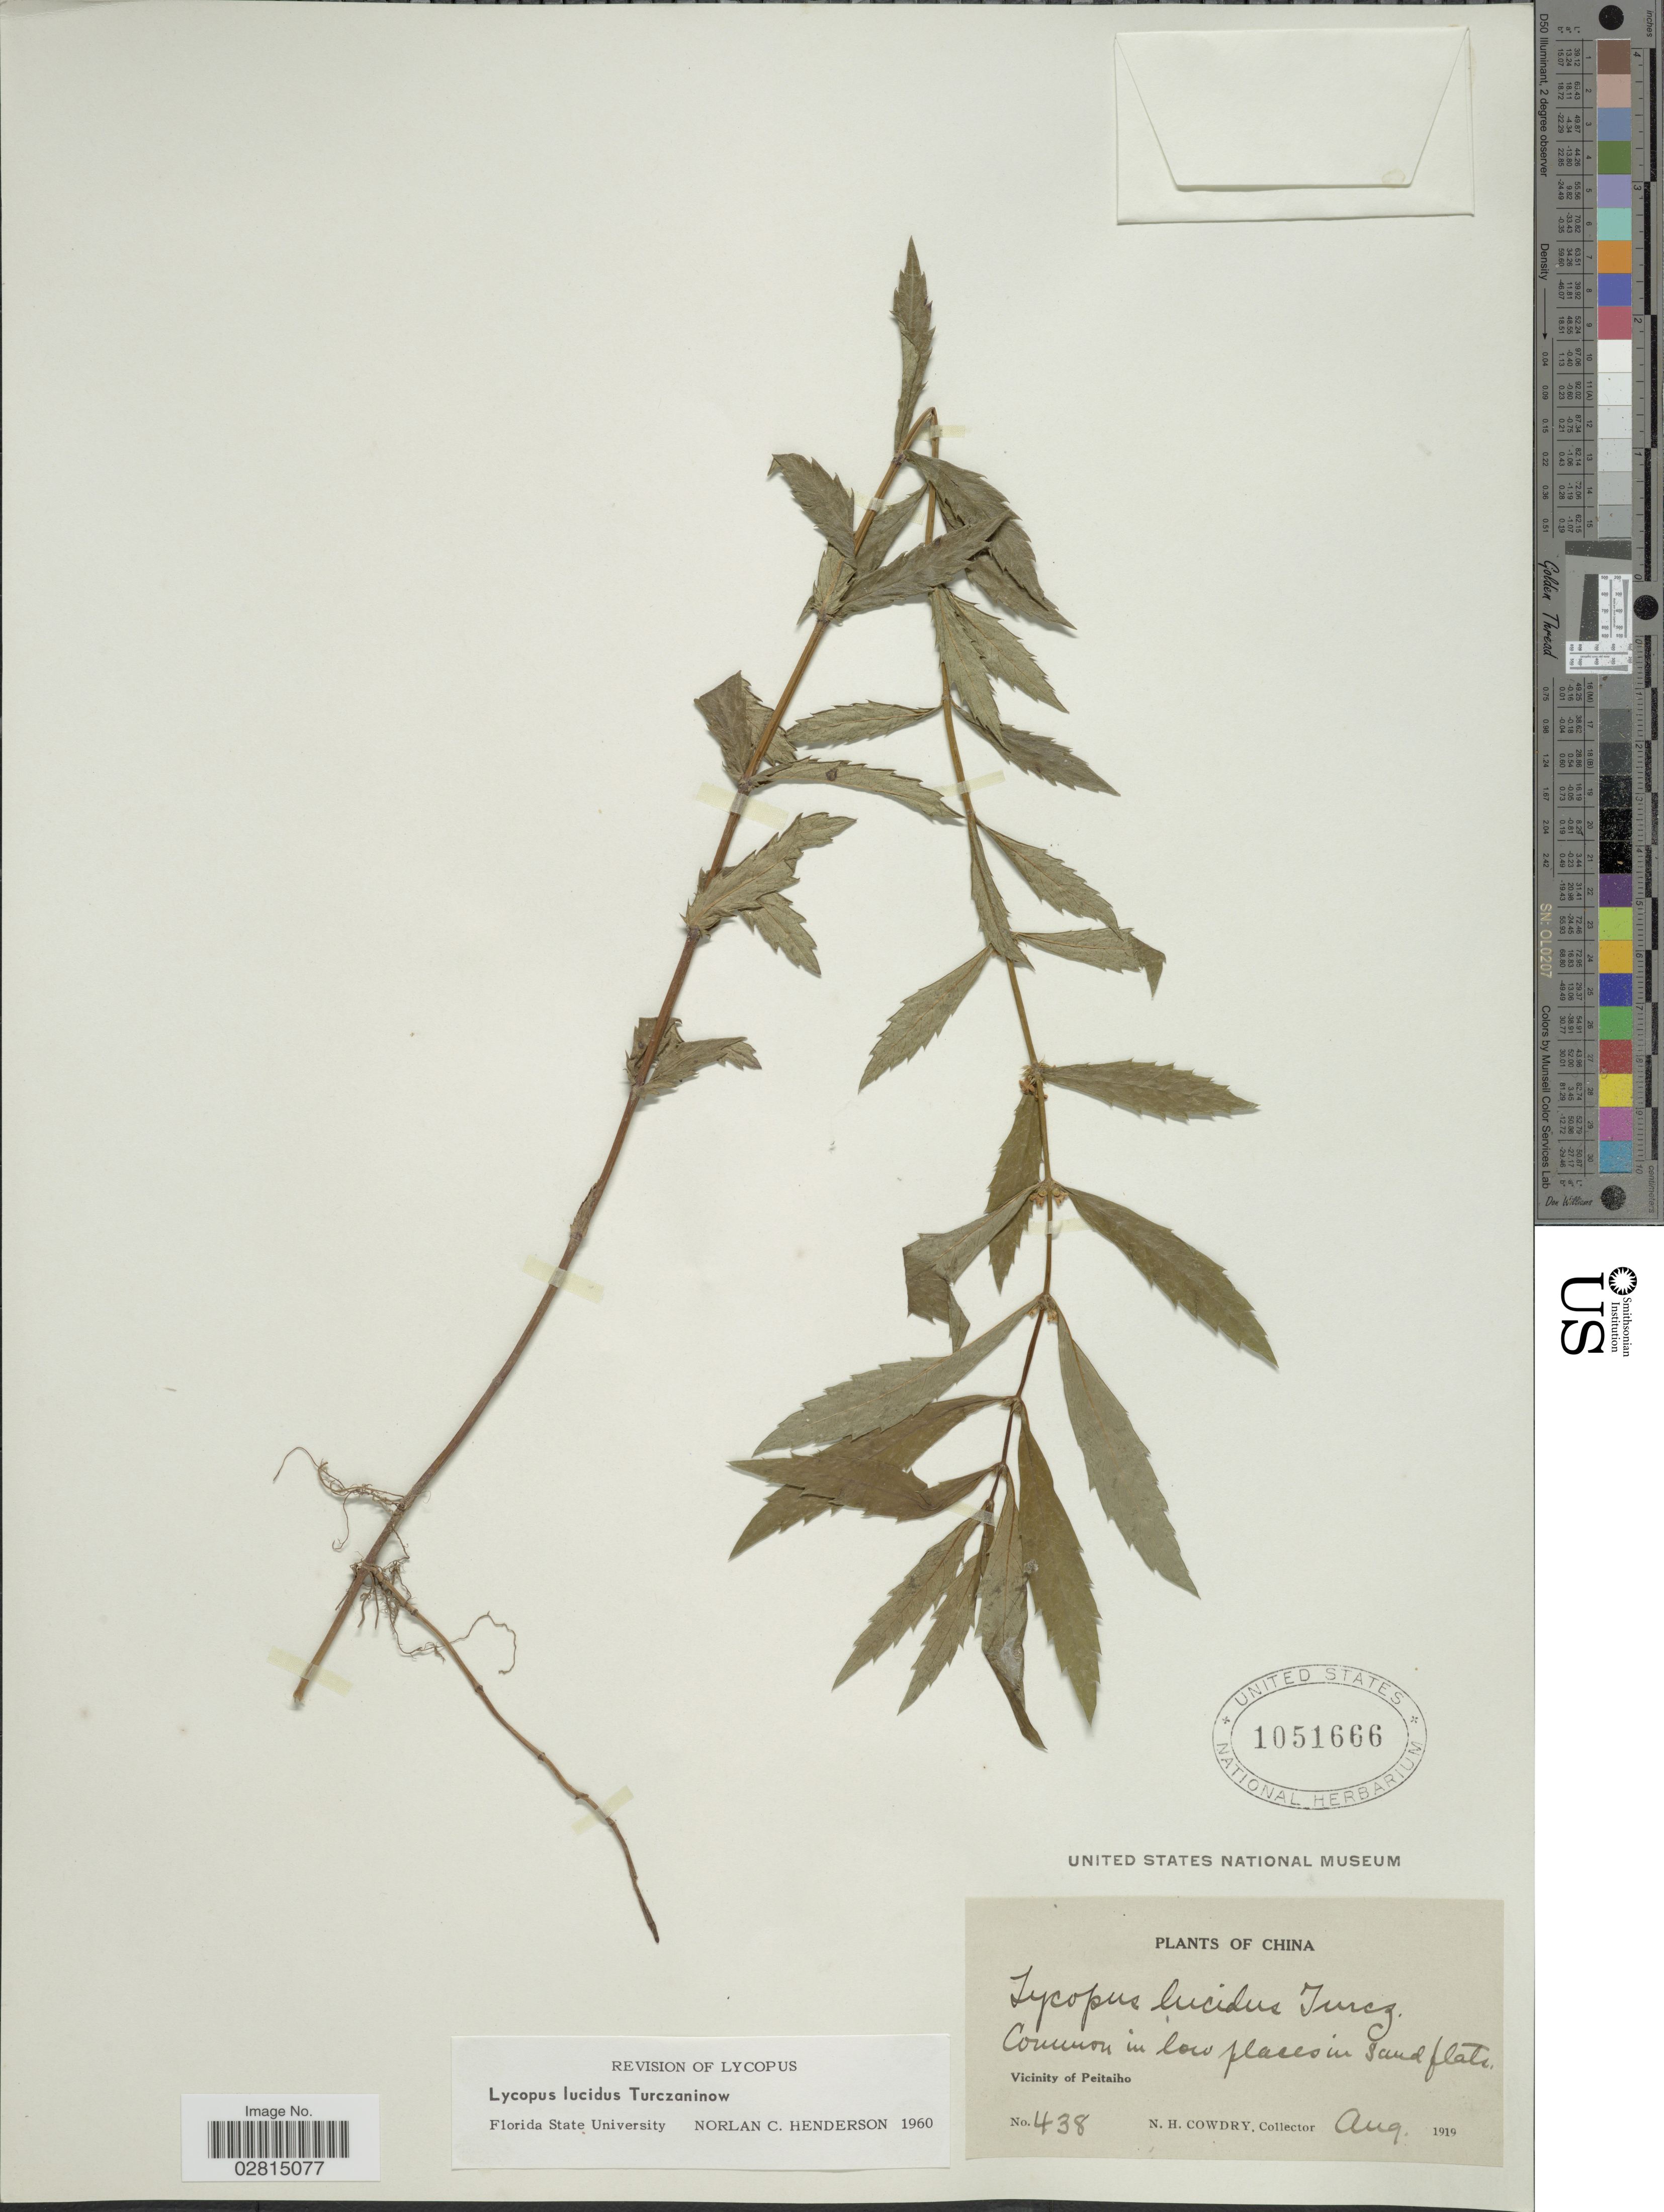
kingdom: Plantae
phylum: Tracheophyta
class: Magnoliopsida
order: Lamiales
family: Lamiaceae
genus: Lycopus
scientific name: Lycopus lucidus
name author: Turcz. ex Benth.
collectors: N. H. Cowdry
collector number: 438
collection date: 1919-08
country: China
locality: Vicinity of Peitaiho.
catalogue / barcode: US 1051666